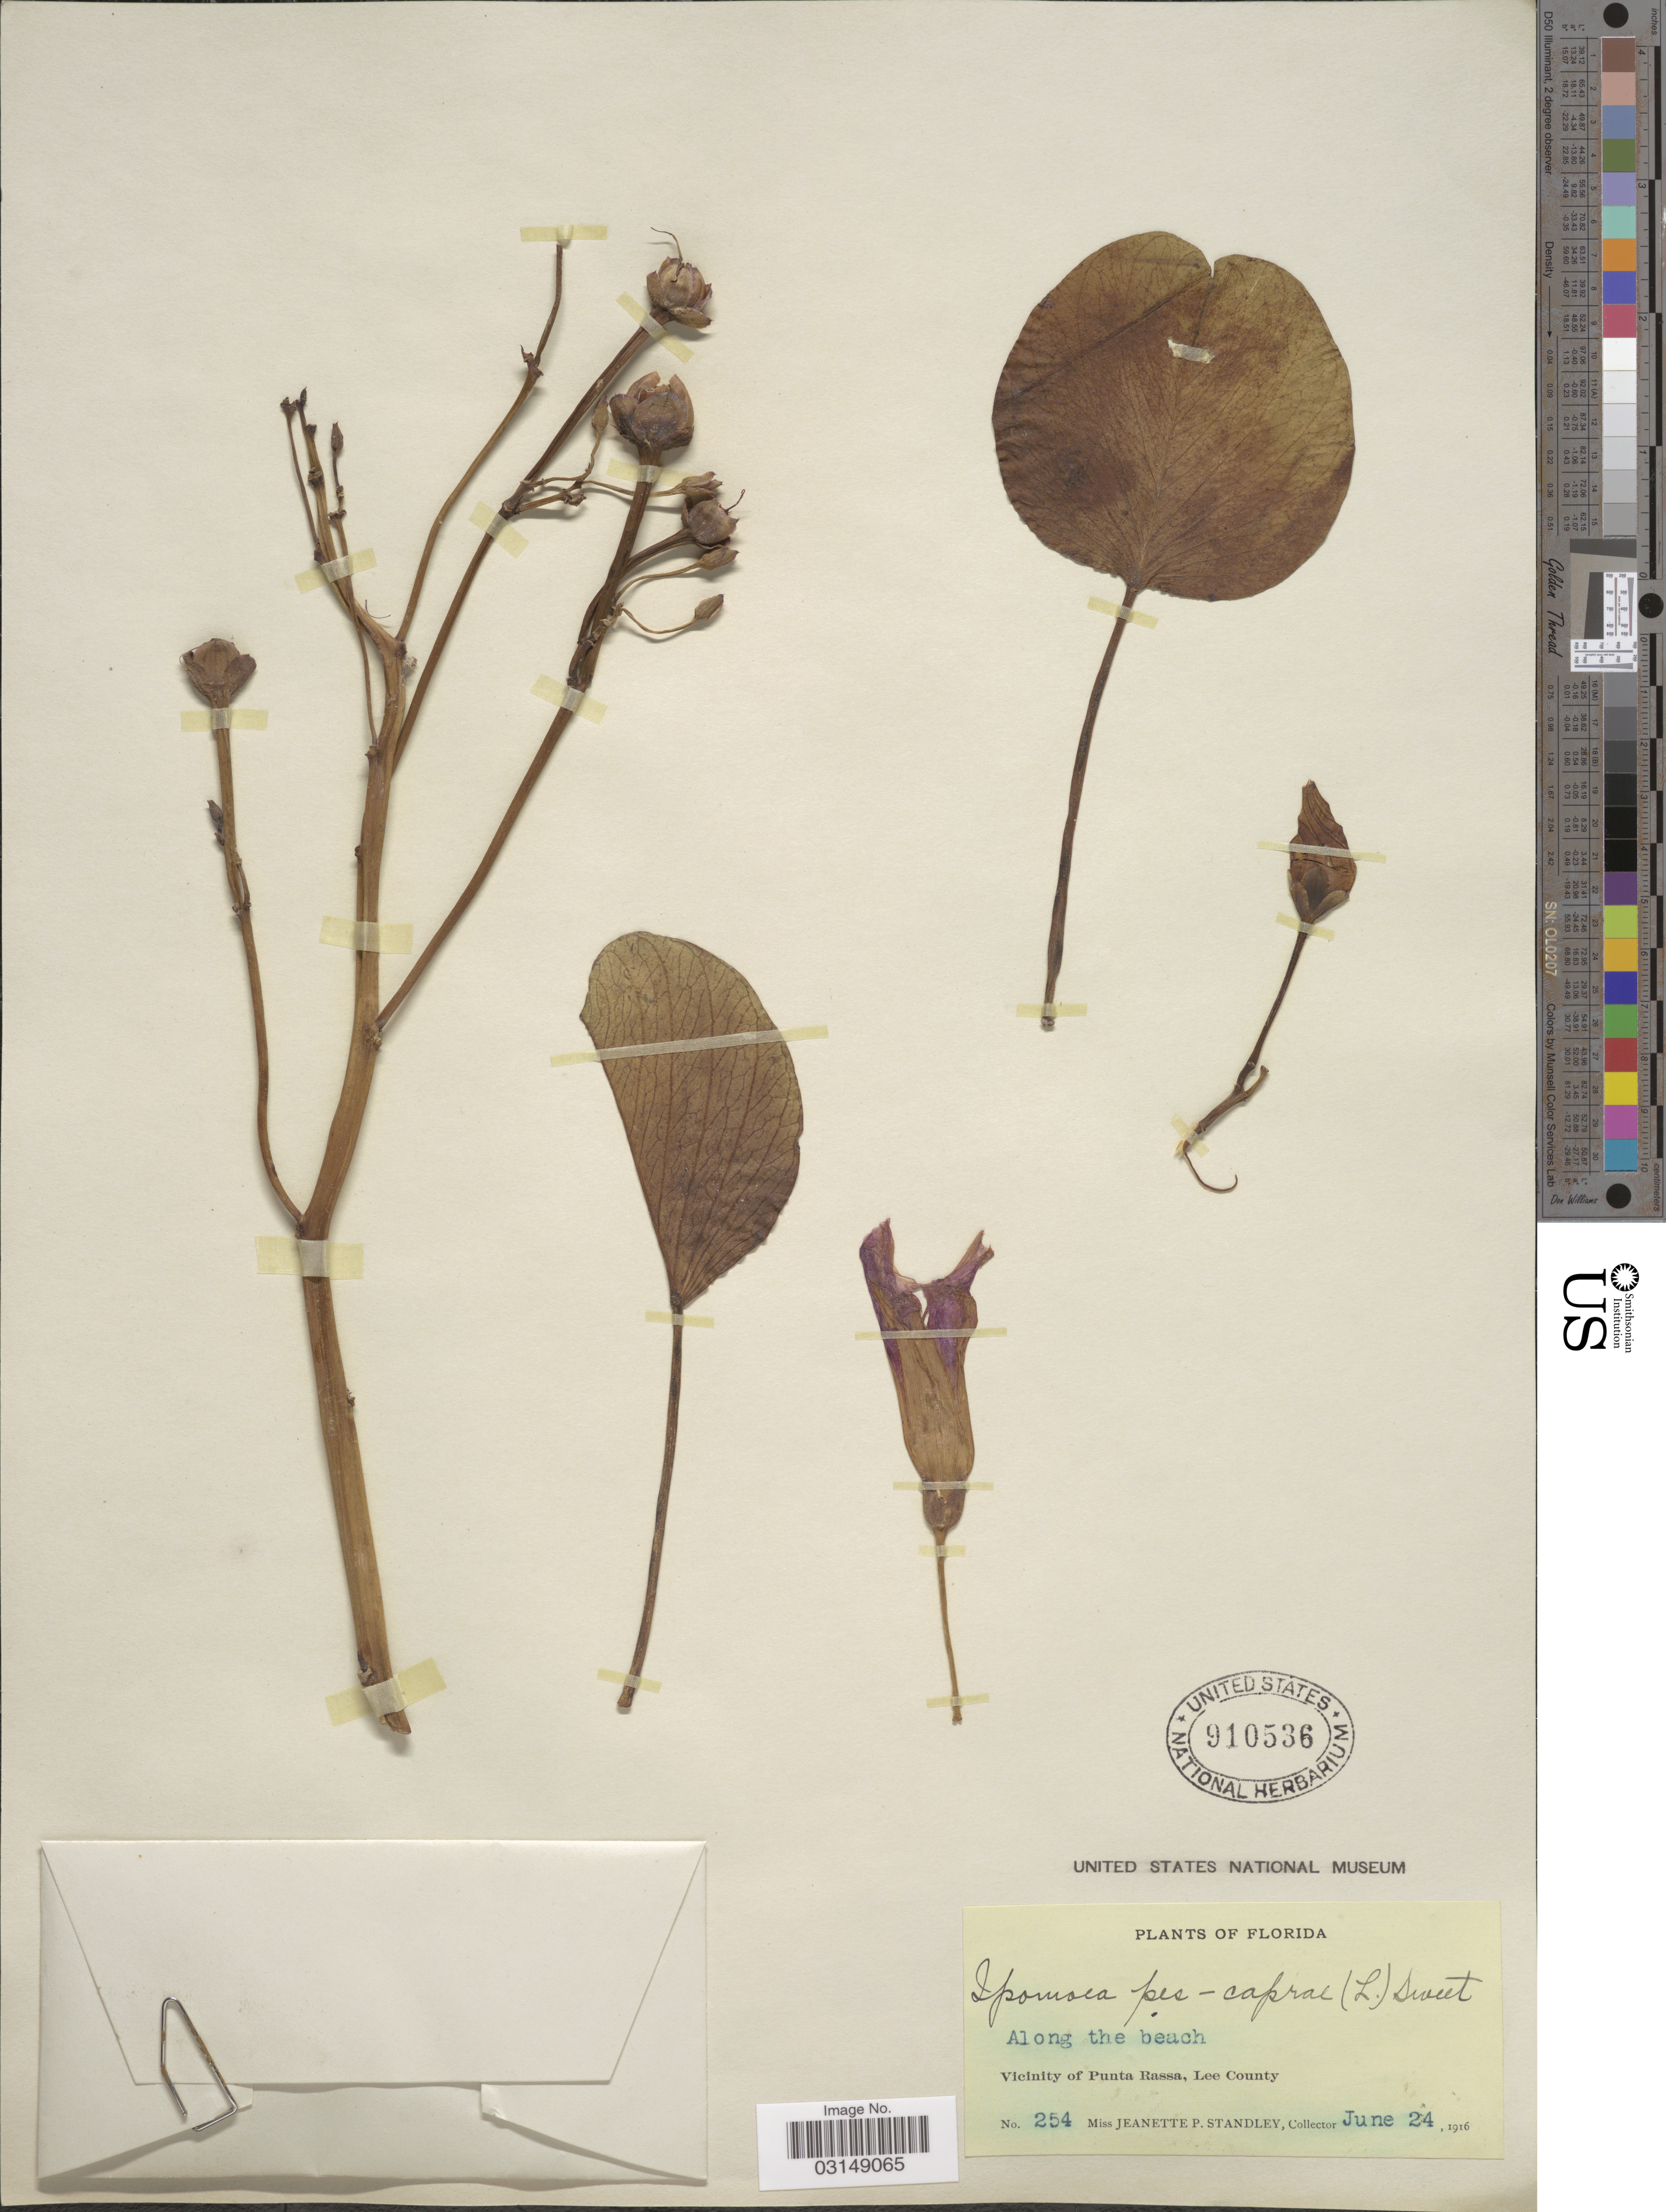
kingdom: Plantae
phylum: Tracheophyta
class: Magnoliopsida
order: Solanales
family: Convolvulaceae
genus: Ipomoea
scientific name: Ipomoea pes-caprae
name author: (L.) R. Br.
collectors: J. P. Standley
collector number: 254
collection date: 1916-06-24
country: United States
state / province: Florida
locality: Along the beach. Vicinity of Punta Rassa, Lee County.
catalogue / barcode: US 910536